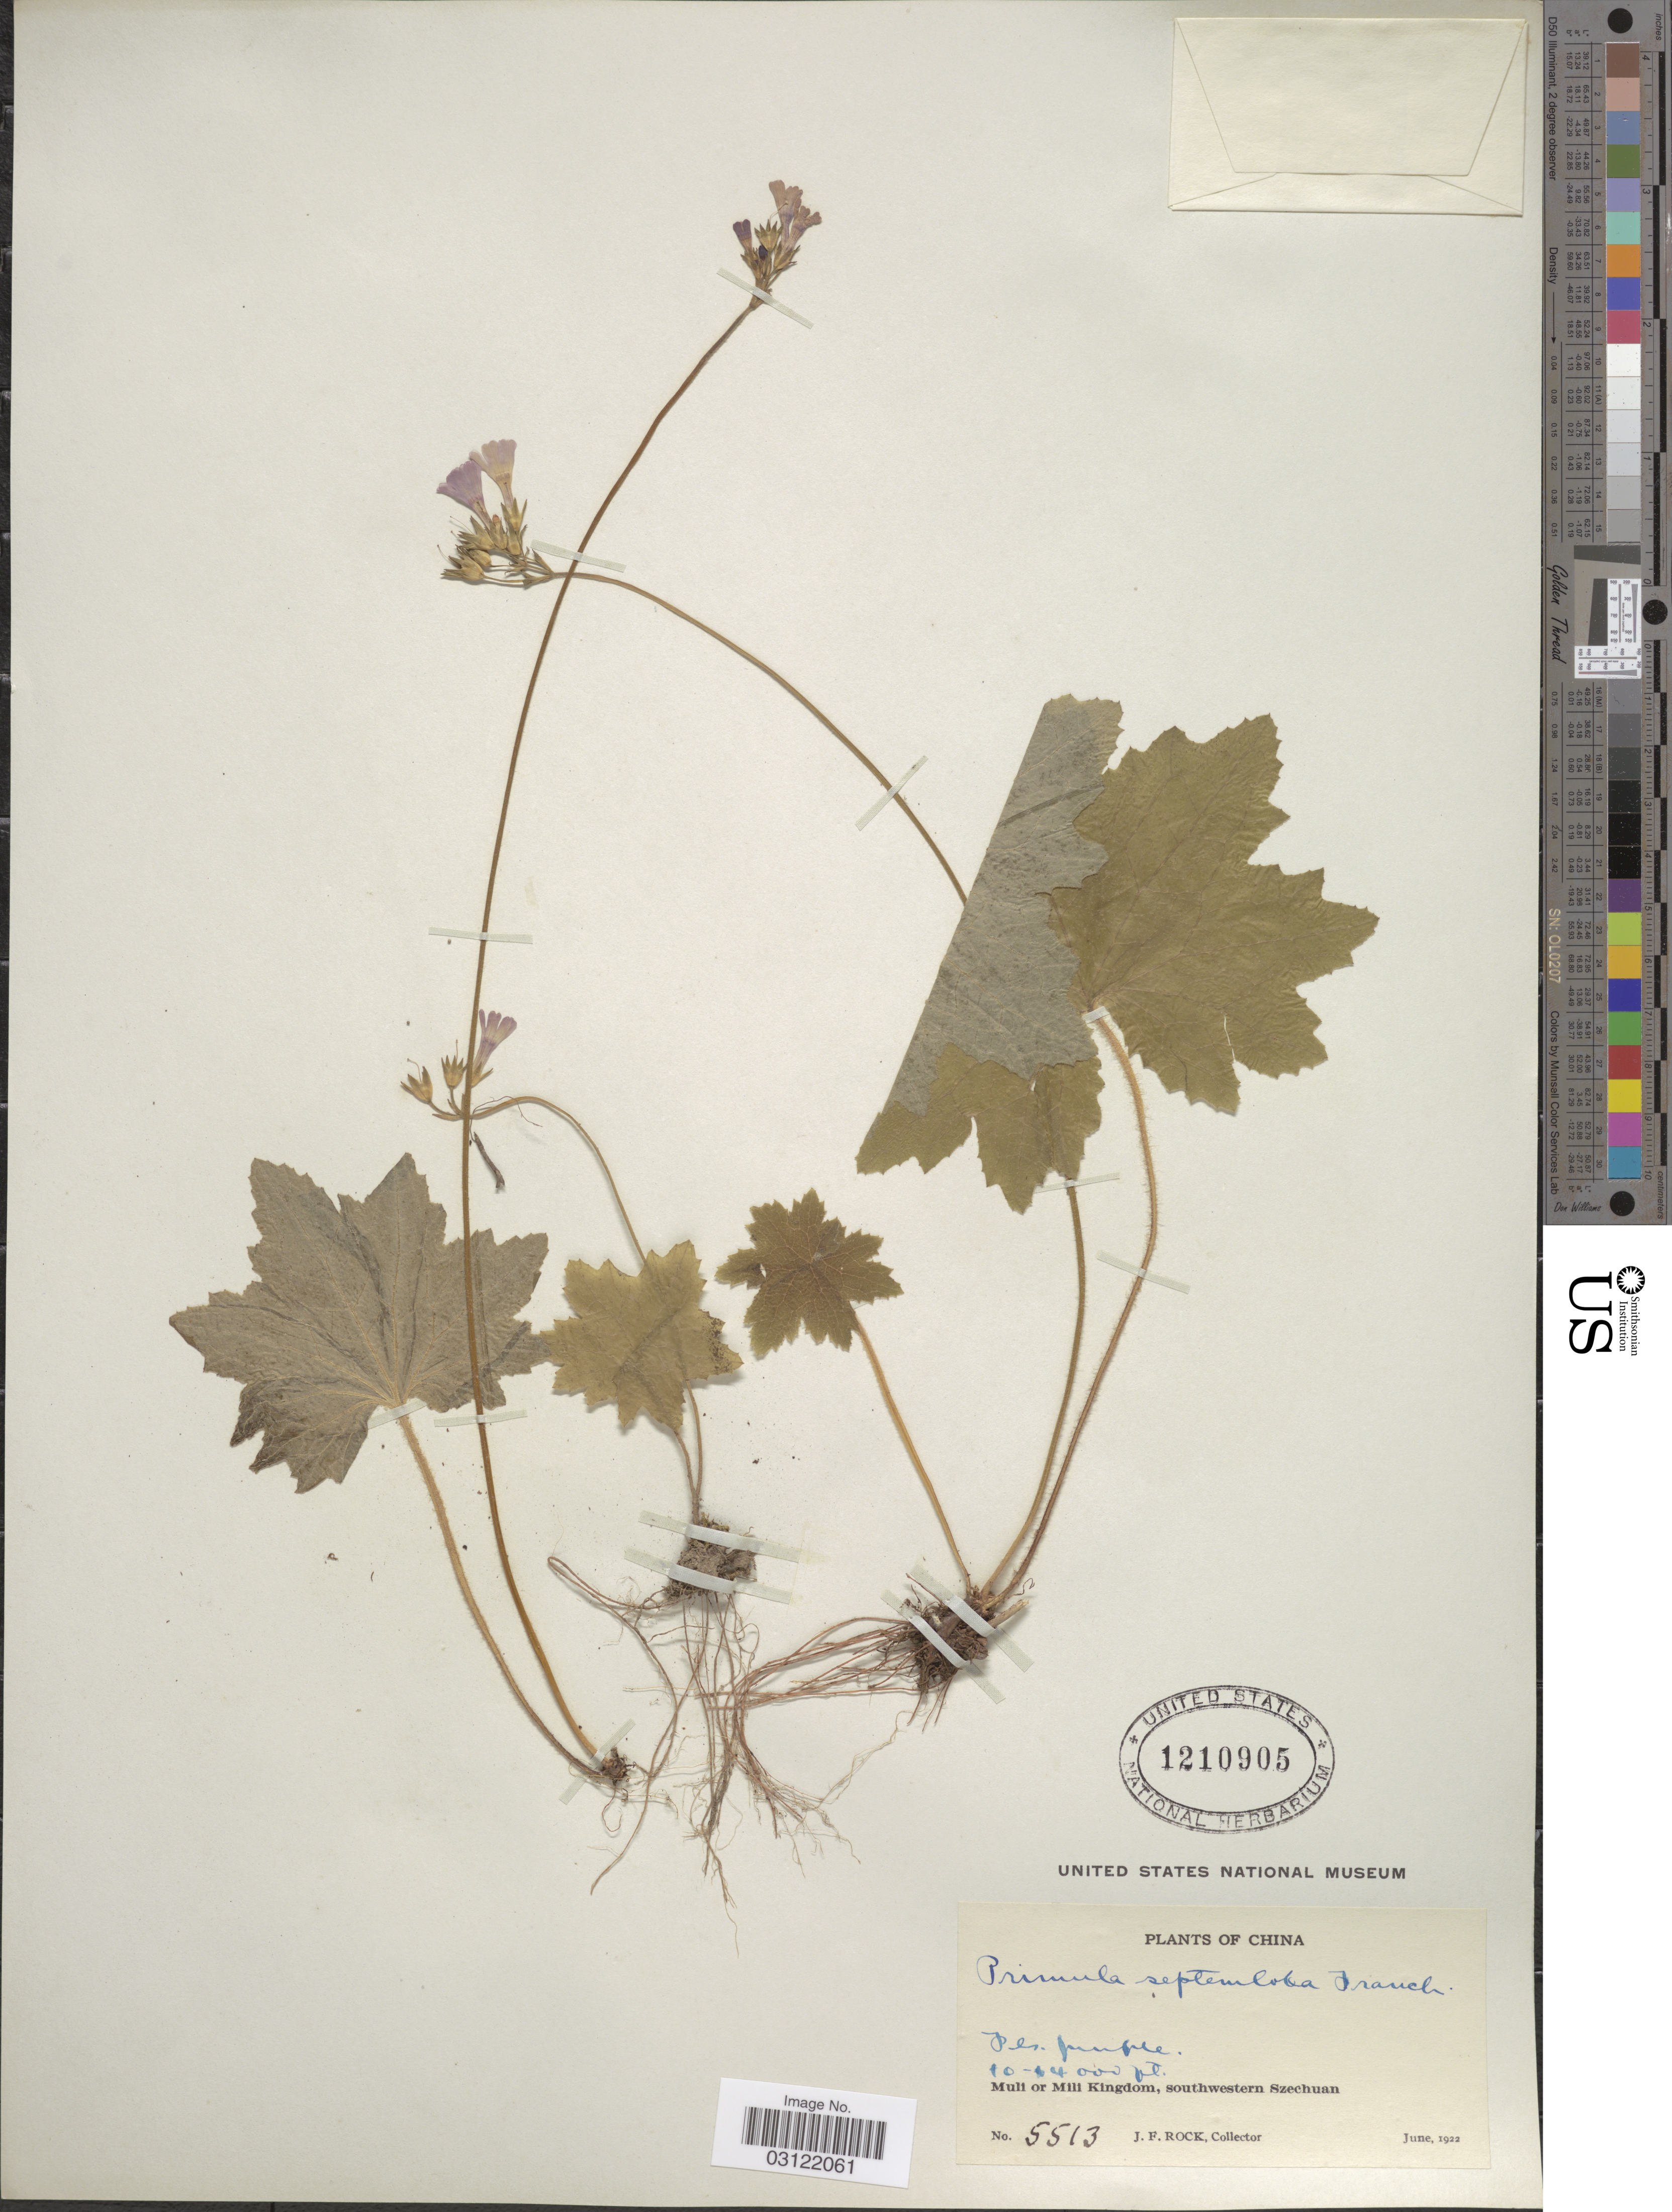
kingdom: Plantae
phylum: Tracheophyta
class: Magnoliopsida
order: Ericales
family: Primulaceae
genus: Primula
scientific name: Primula septemloba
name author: Franch.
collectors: J. Rock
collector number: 5513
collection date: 1922-06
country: China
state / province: Sichuan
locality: Muli or Mili Kingdom, southwestern Szechuan.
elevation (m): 3048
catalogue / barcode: US 1210905